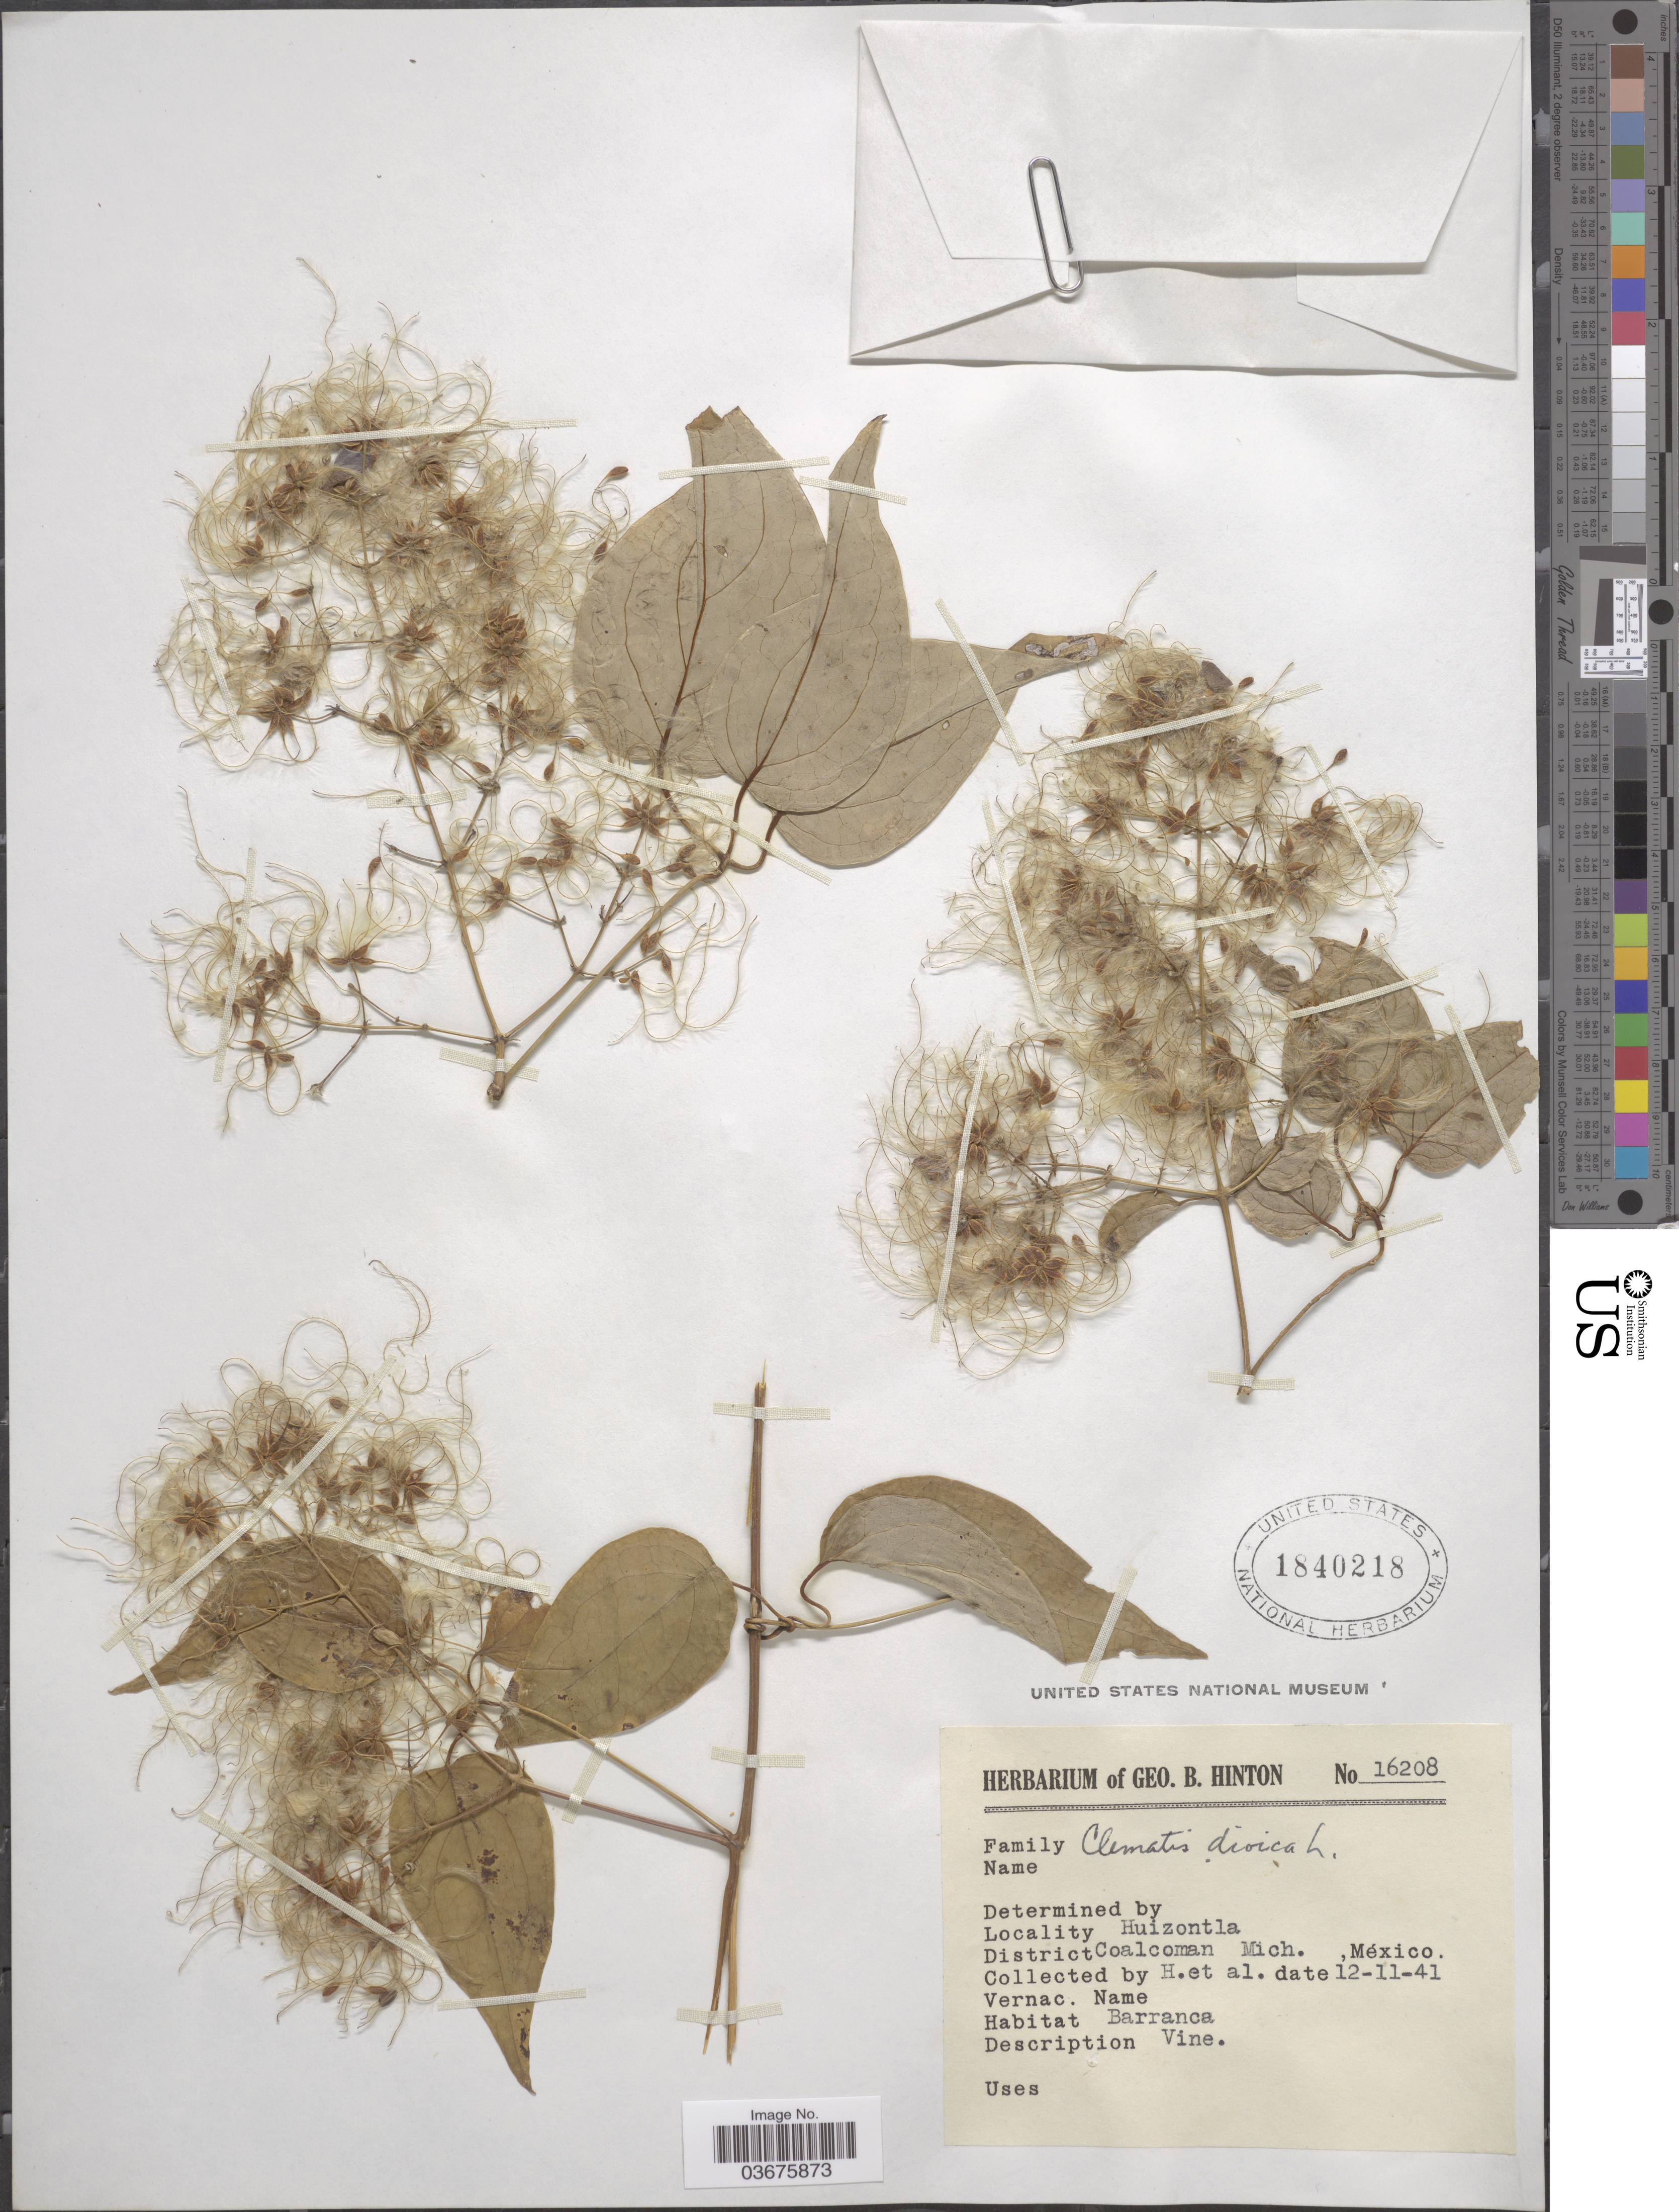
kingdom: Plantae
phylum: Tracheophyta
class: Magnoliopsida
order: Ranunculales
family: Ranunculaceae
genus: Clematis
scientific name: Clematis dioica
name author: L.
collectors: G. B. Hinton & et al.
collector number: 16208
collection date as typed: Transcribed d/m/y: 12/11/41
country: Mexico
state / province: Michoacán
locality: Huizontla. District Coalcoman.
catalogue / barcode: US 1840218